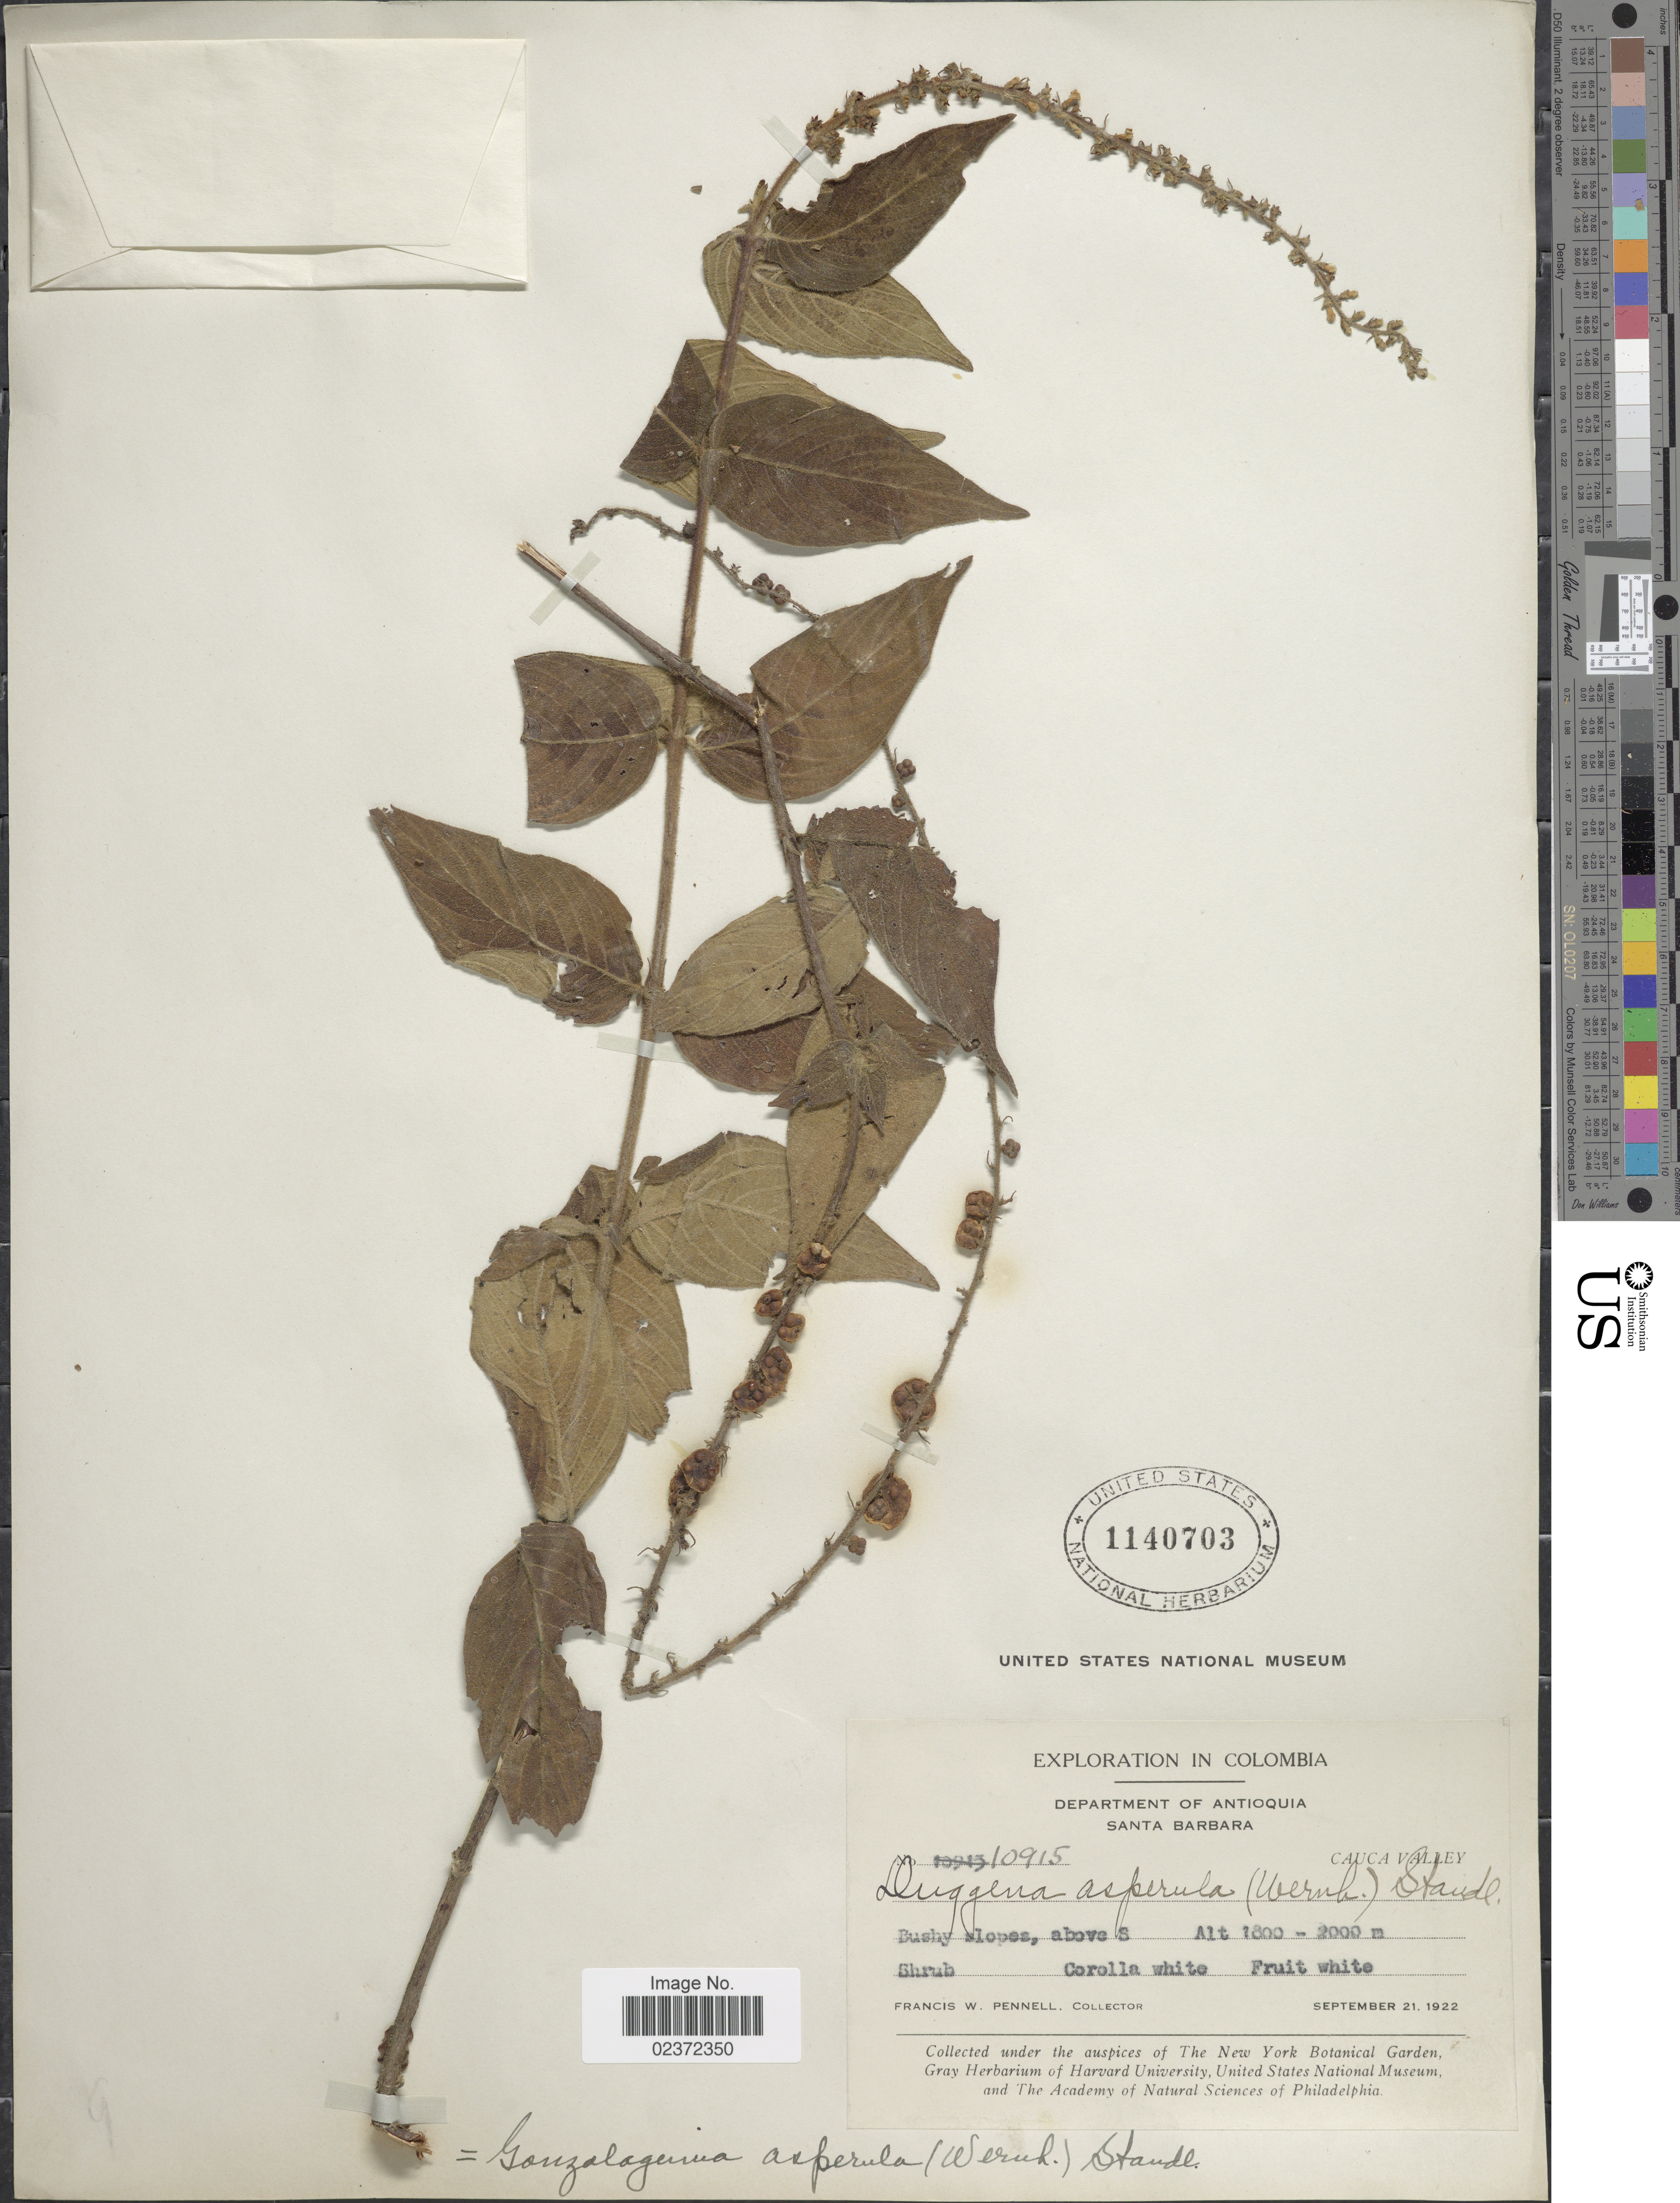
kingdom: Plantae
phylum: Tracheophyta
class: Magnoliopsida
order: Gentianales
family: Rubiaceae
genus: Gonzalagunia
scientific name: Gonzalagunia asperula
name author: (Wernham) Standl.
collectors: F. W. Pennell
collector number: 10915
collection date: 1922-09-21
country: Colombia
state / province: Antioquia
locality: Santa Barbara, Cauca Valley, above S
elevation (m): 1800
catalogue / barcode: US 1140703